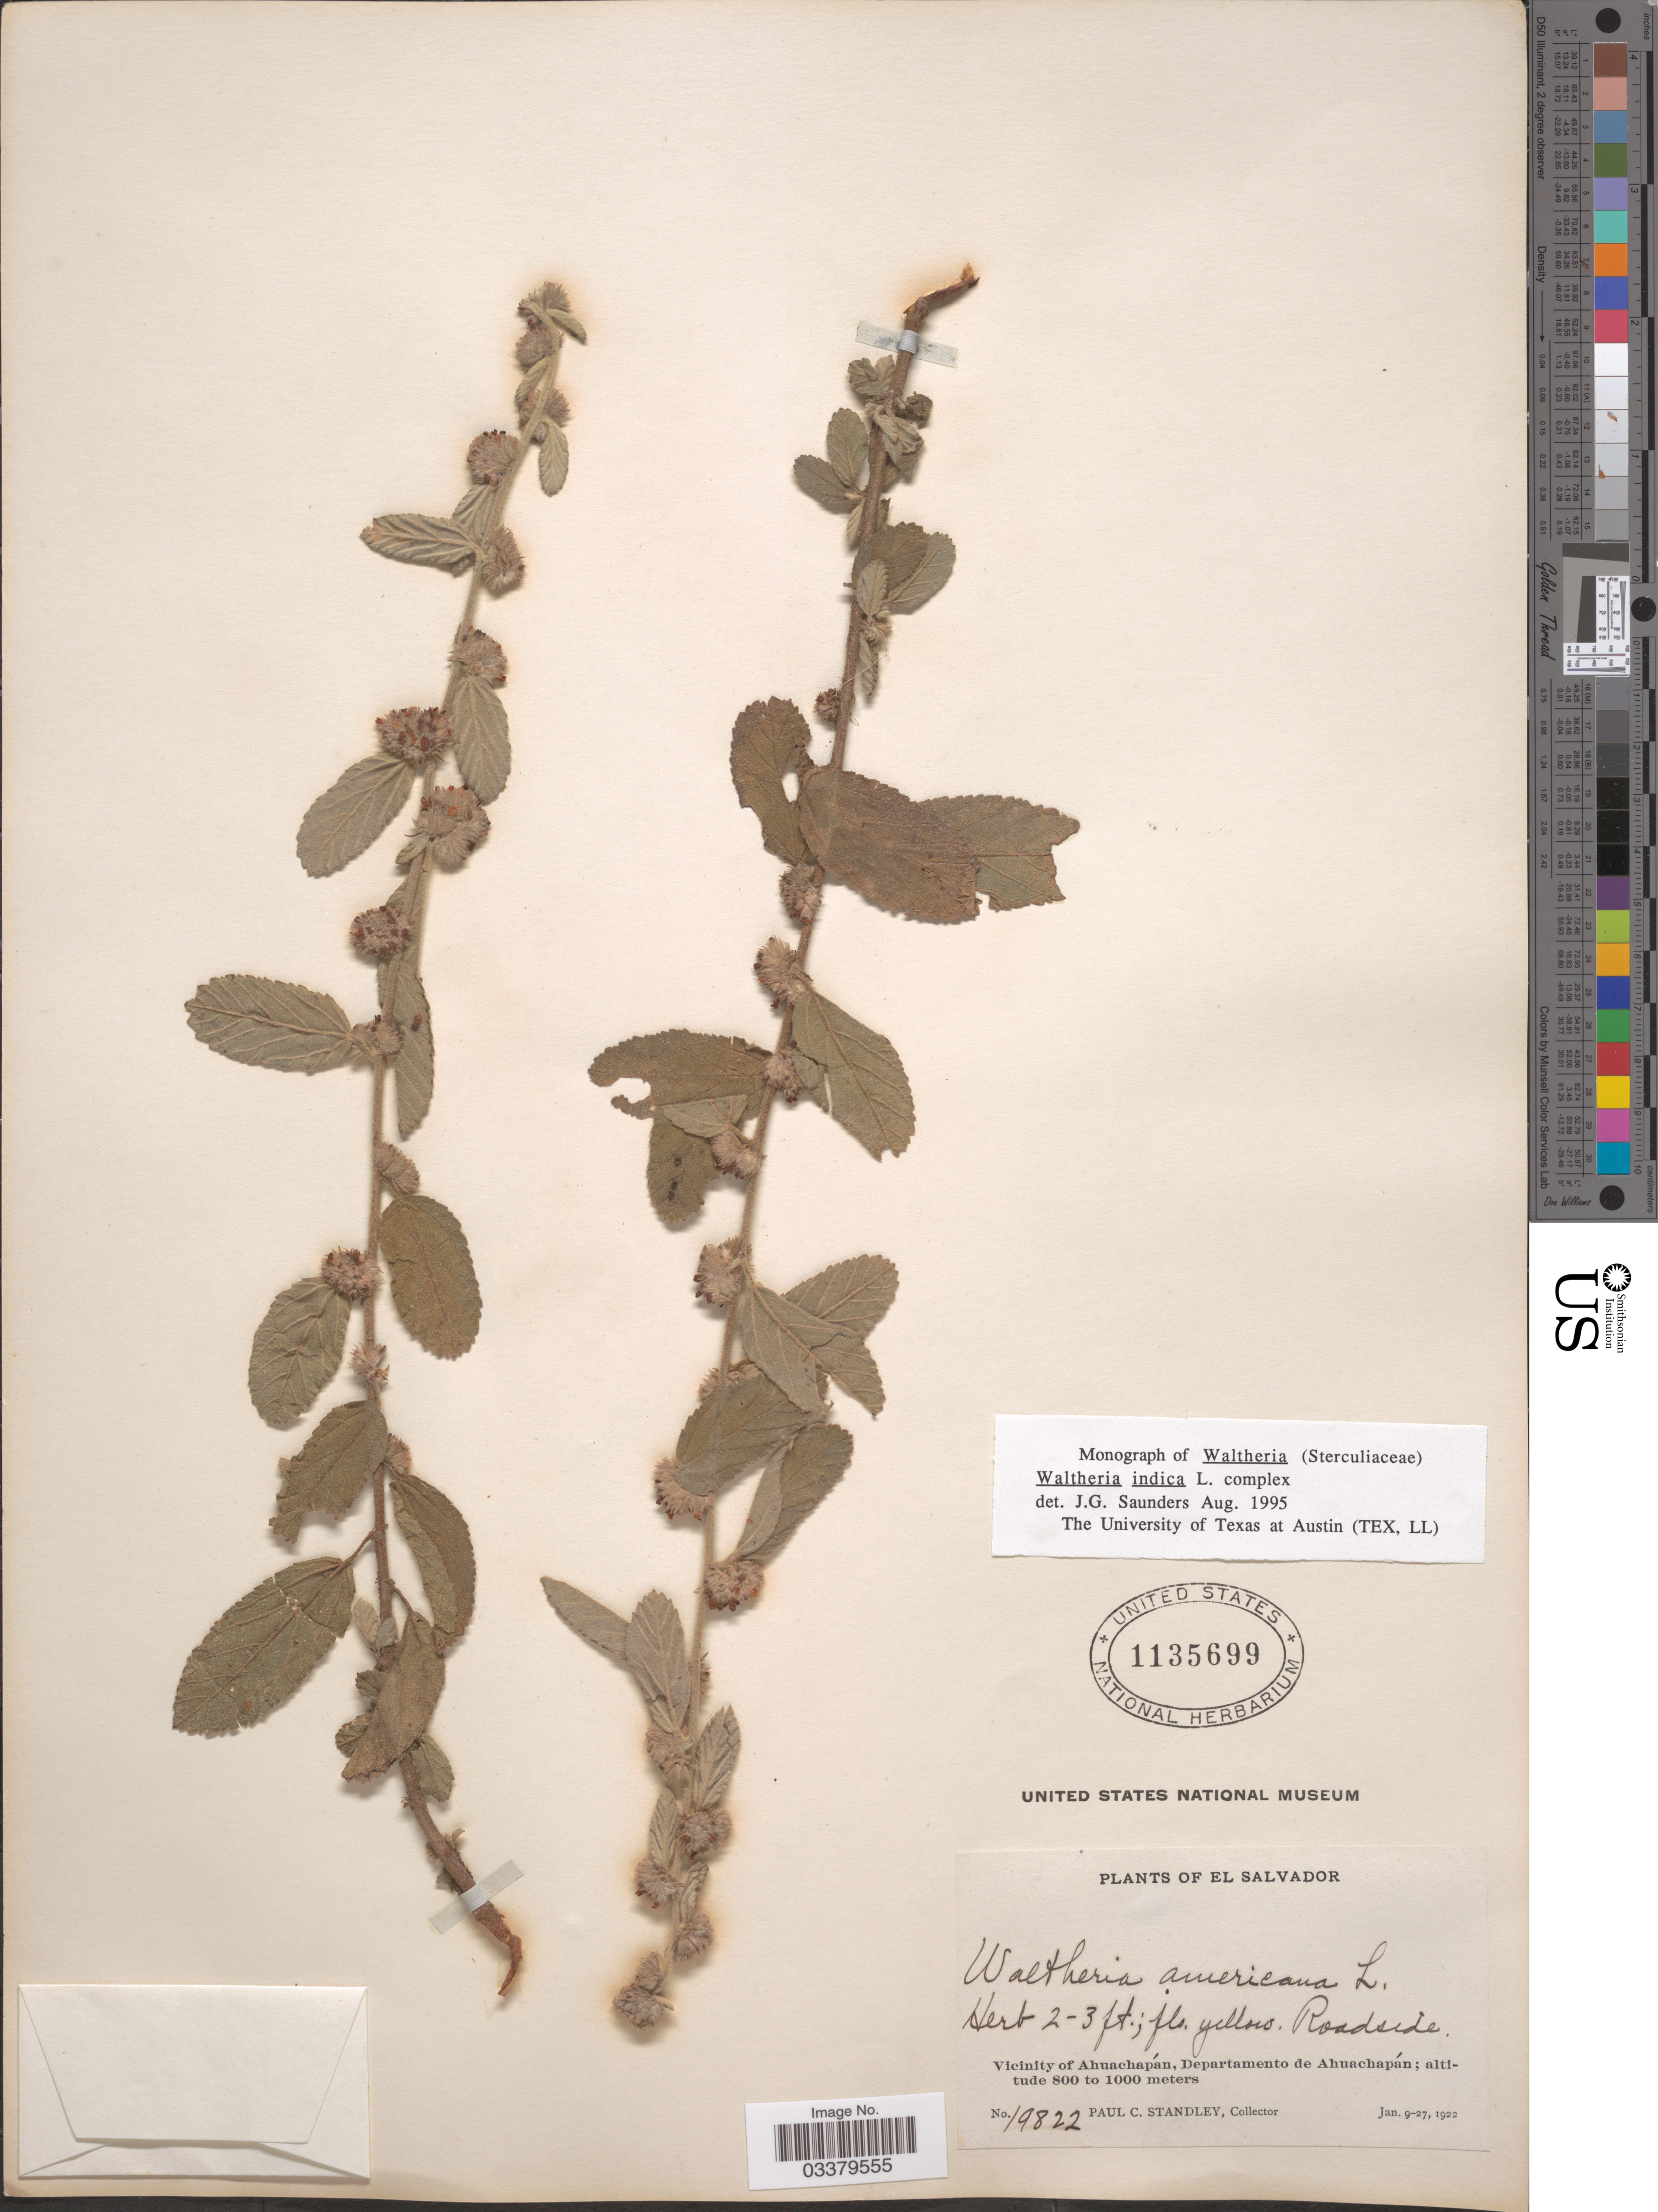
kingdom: Plantae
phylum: Tracheophyta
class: Magnoliopsida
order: Malvales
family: Malvaceae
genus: Waltheria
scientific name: Waltheria indica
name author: L.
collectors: P. C. Standley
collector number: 19822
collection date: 1922-01-09/1922-01-27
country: El Salvador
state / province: Ahuachapan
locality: Roadside. Vicinity of Ahuachapán, Departamento de Ahuachapán.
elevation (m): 800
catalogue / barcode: US 1135699